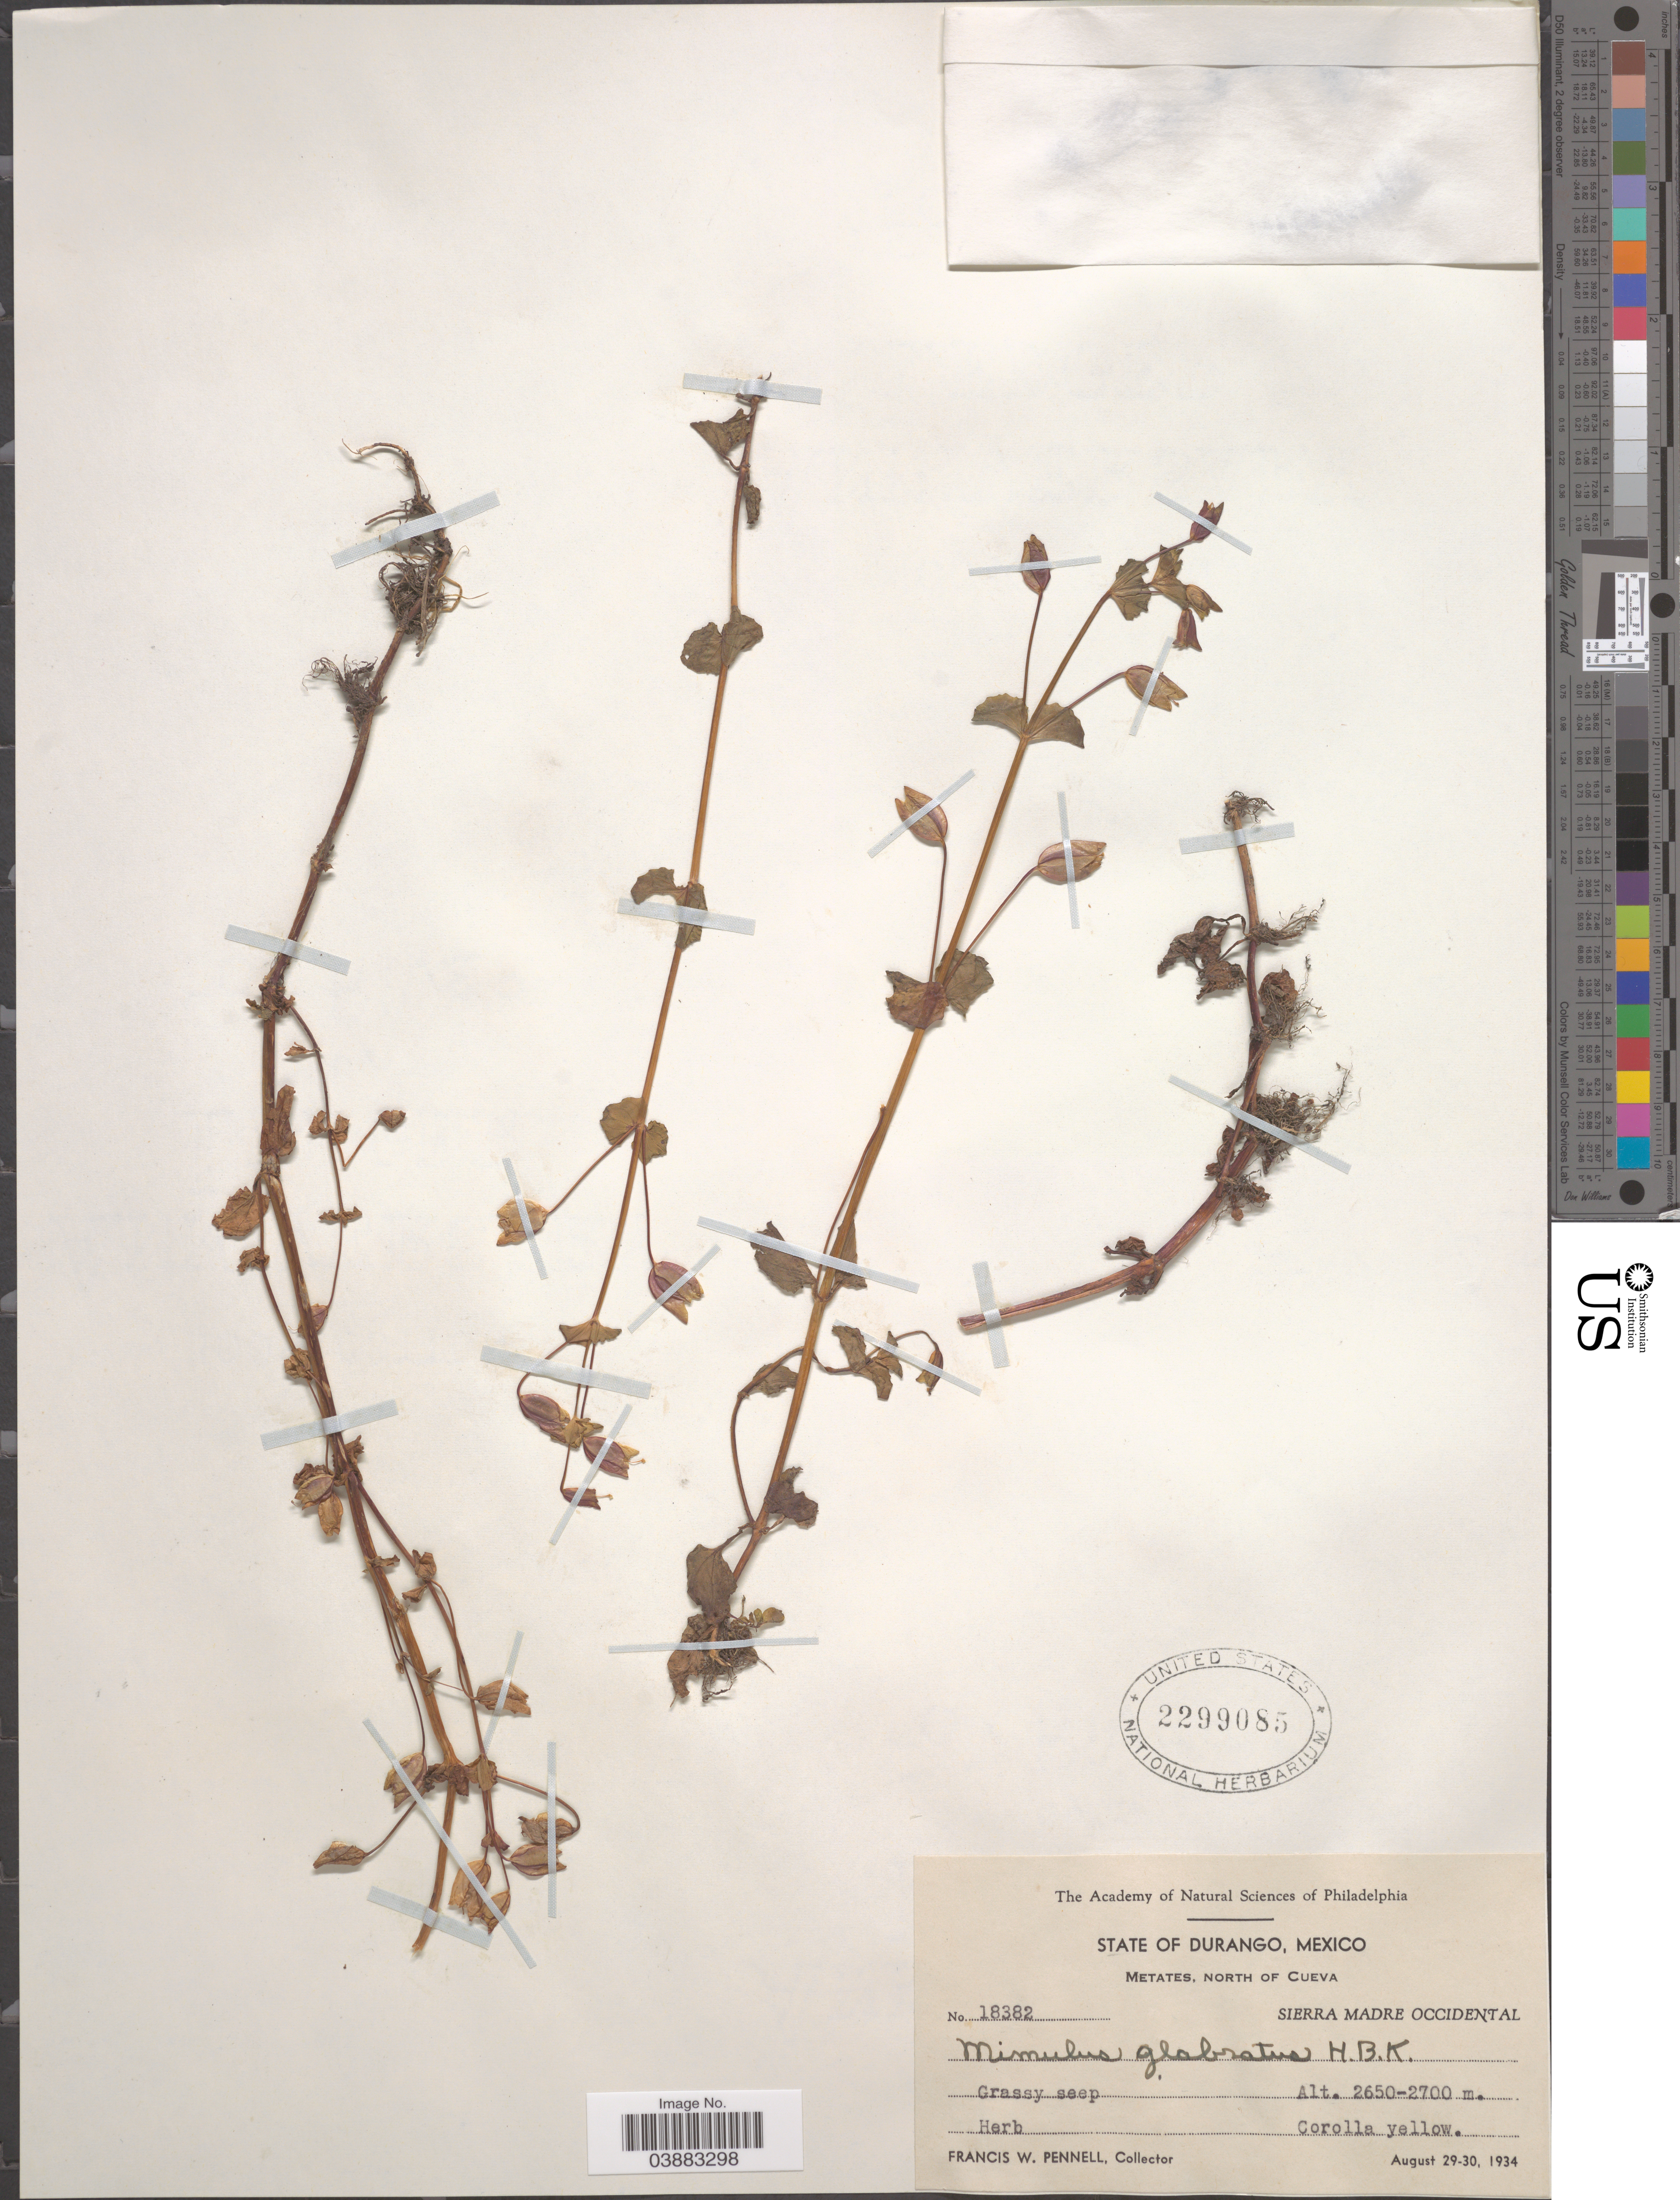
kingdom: Plantae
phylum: Tracheophyta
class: Magnoliopsida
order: Lamiales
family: Phrymaceae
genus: Mimulus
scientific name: Mimulus glabratus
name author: Kunth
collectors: F. W. Pennell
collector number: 18382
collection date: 1934-08-29/1934-08-30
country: Mexico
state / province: Durango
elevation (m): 2650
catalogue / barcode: US 2299085